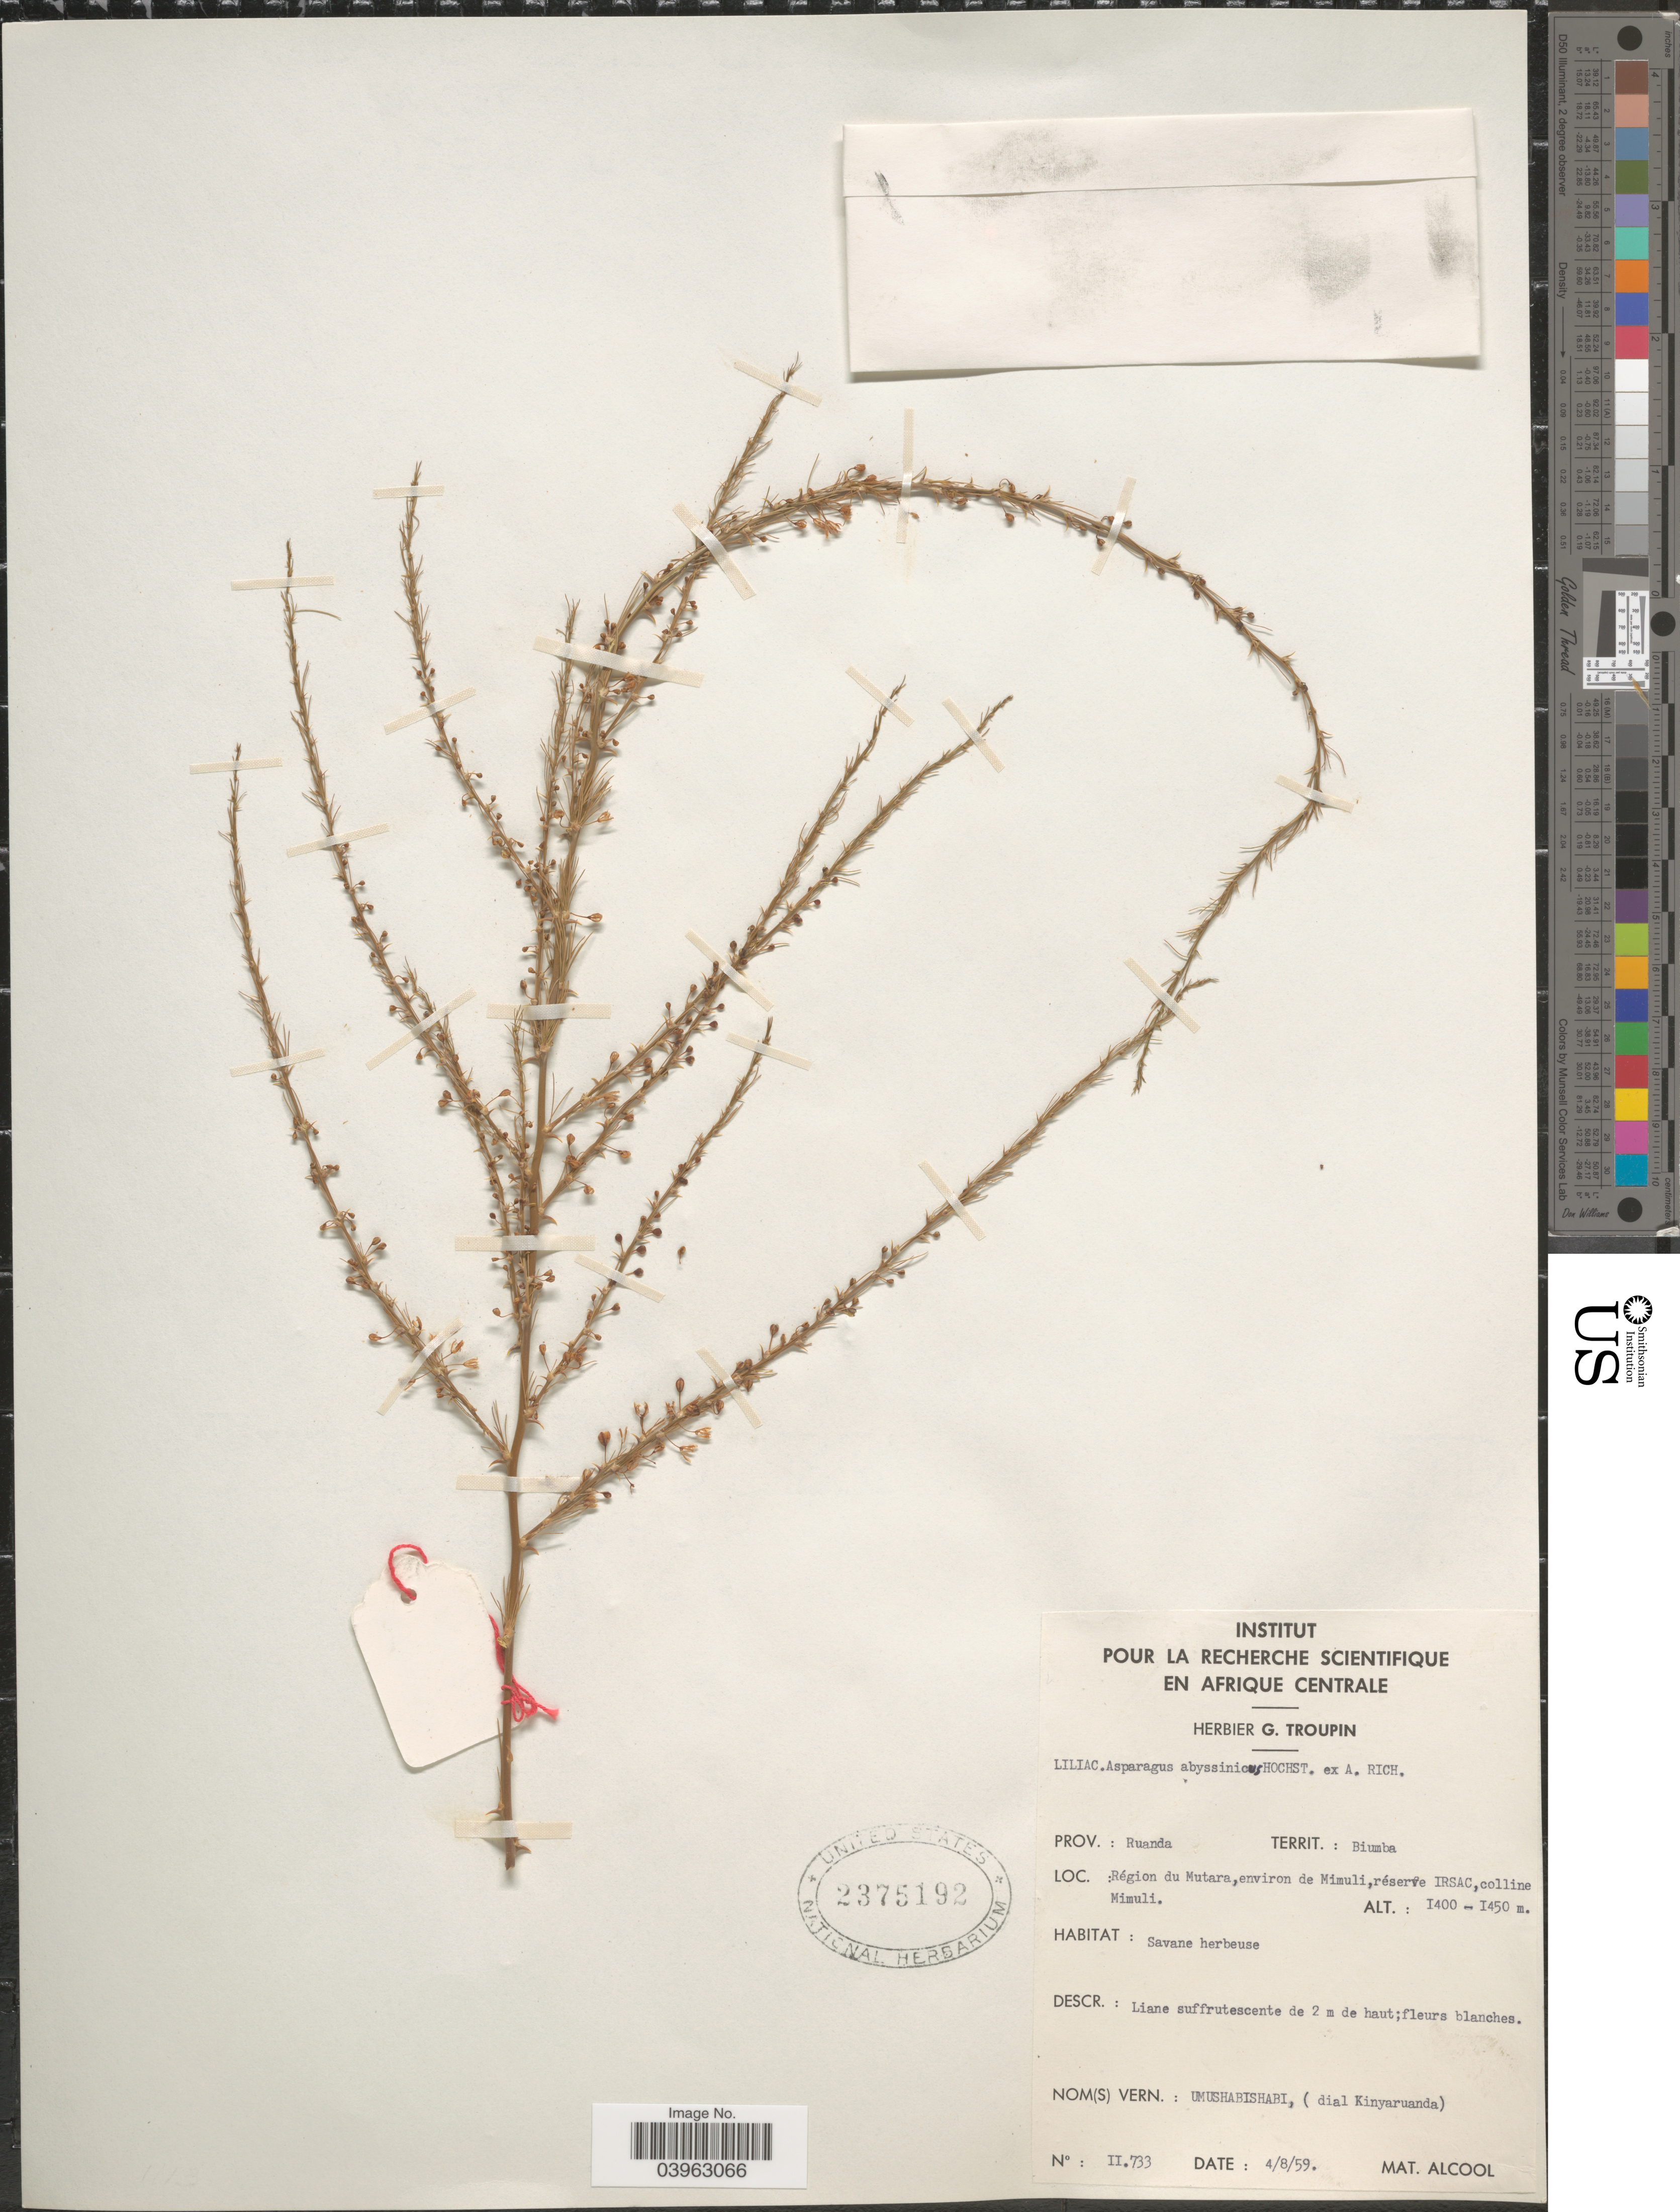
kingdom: Plantae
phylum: Tracheophyta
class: Liliopsida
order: Asparagales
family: Asparagaceae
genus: Asparagus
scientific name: Asparagus abyssinicus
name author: Hochst. ex A. Rich.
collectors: ex herb. G. Troupin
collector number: II733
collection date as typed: Transcribed d/m/y: 4/8/59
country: Rwanda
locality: Prov.: Ruanda. Territ.: Biumba. Région du Matara, environ de Mimuli, réserve IRSAC, colline Mimuli.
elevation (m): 1400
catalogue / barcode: US 2375192